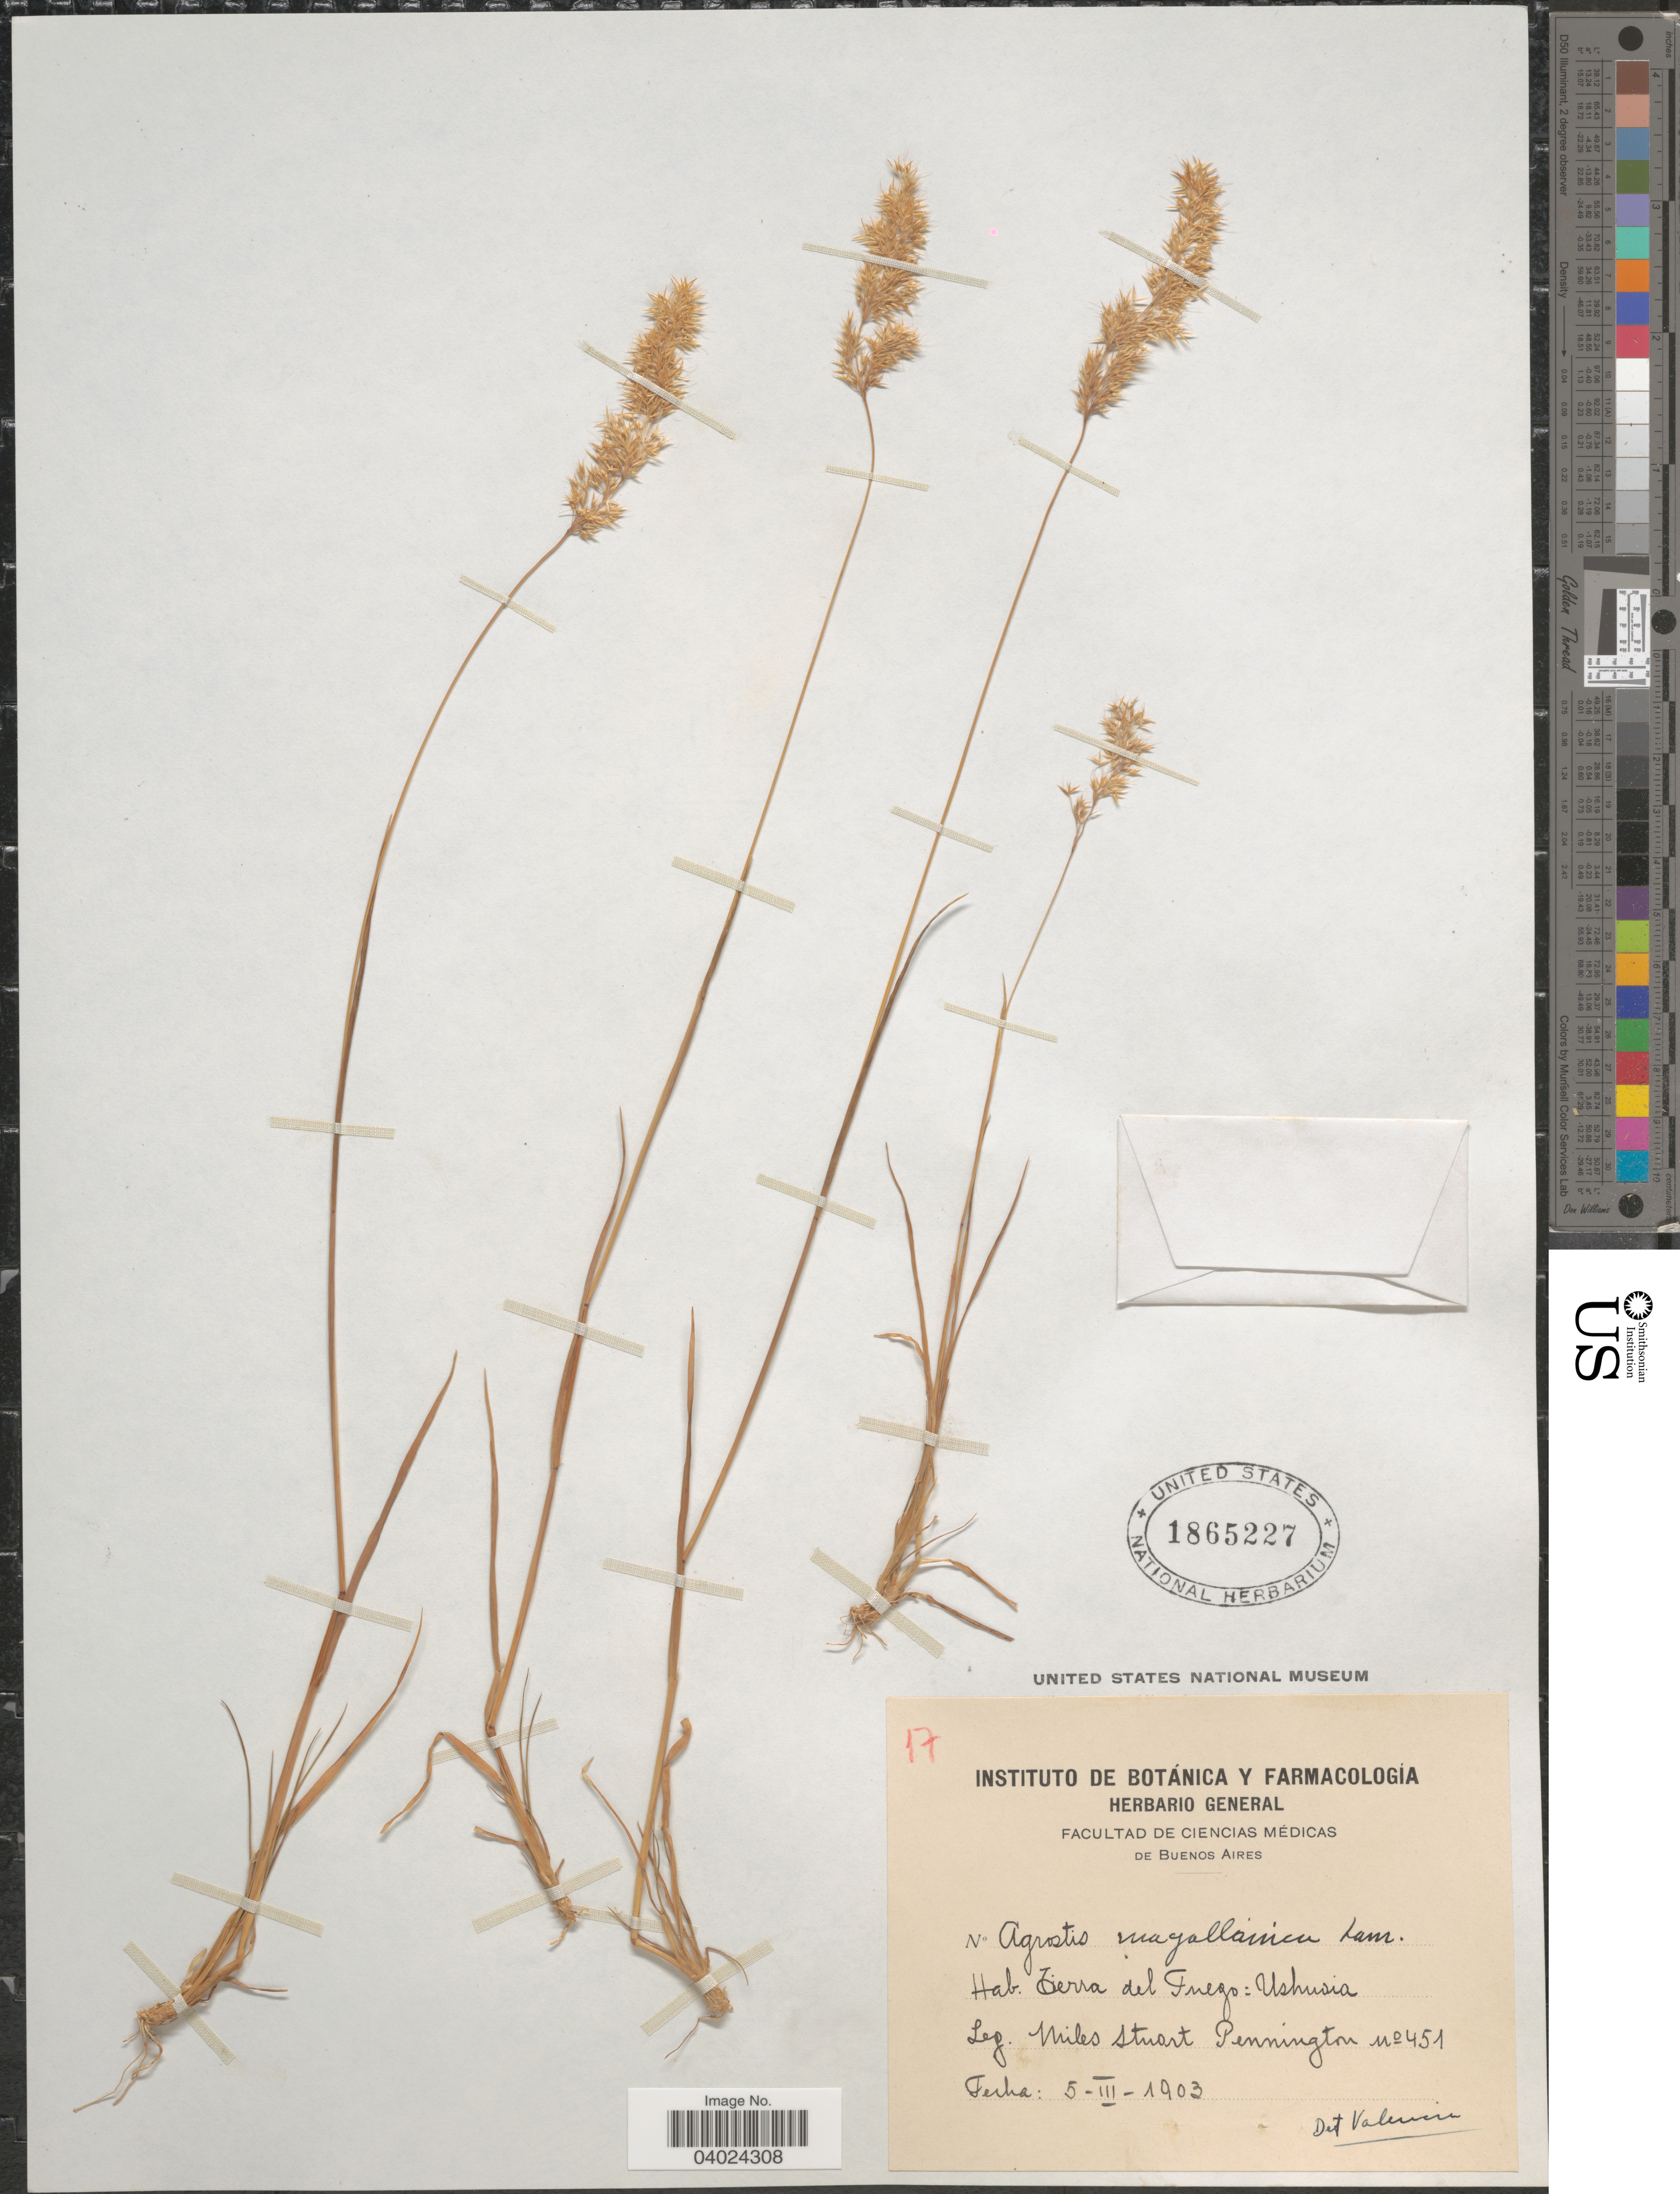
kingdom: Plantae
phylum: Tracheophyta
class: Liliopsida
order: Poales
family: Poaceae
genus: Agrostis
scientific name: Agrostis magellanica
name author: Lam.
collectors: M. Pennington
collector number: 451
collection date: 1903-03-05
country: Argentina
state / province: Tierra del Fuego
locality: Ushuaia.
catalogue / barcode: US 1865227